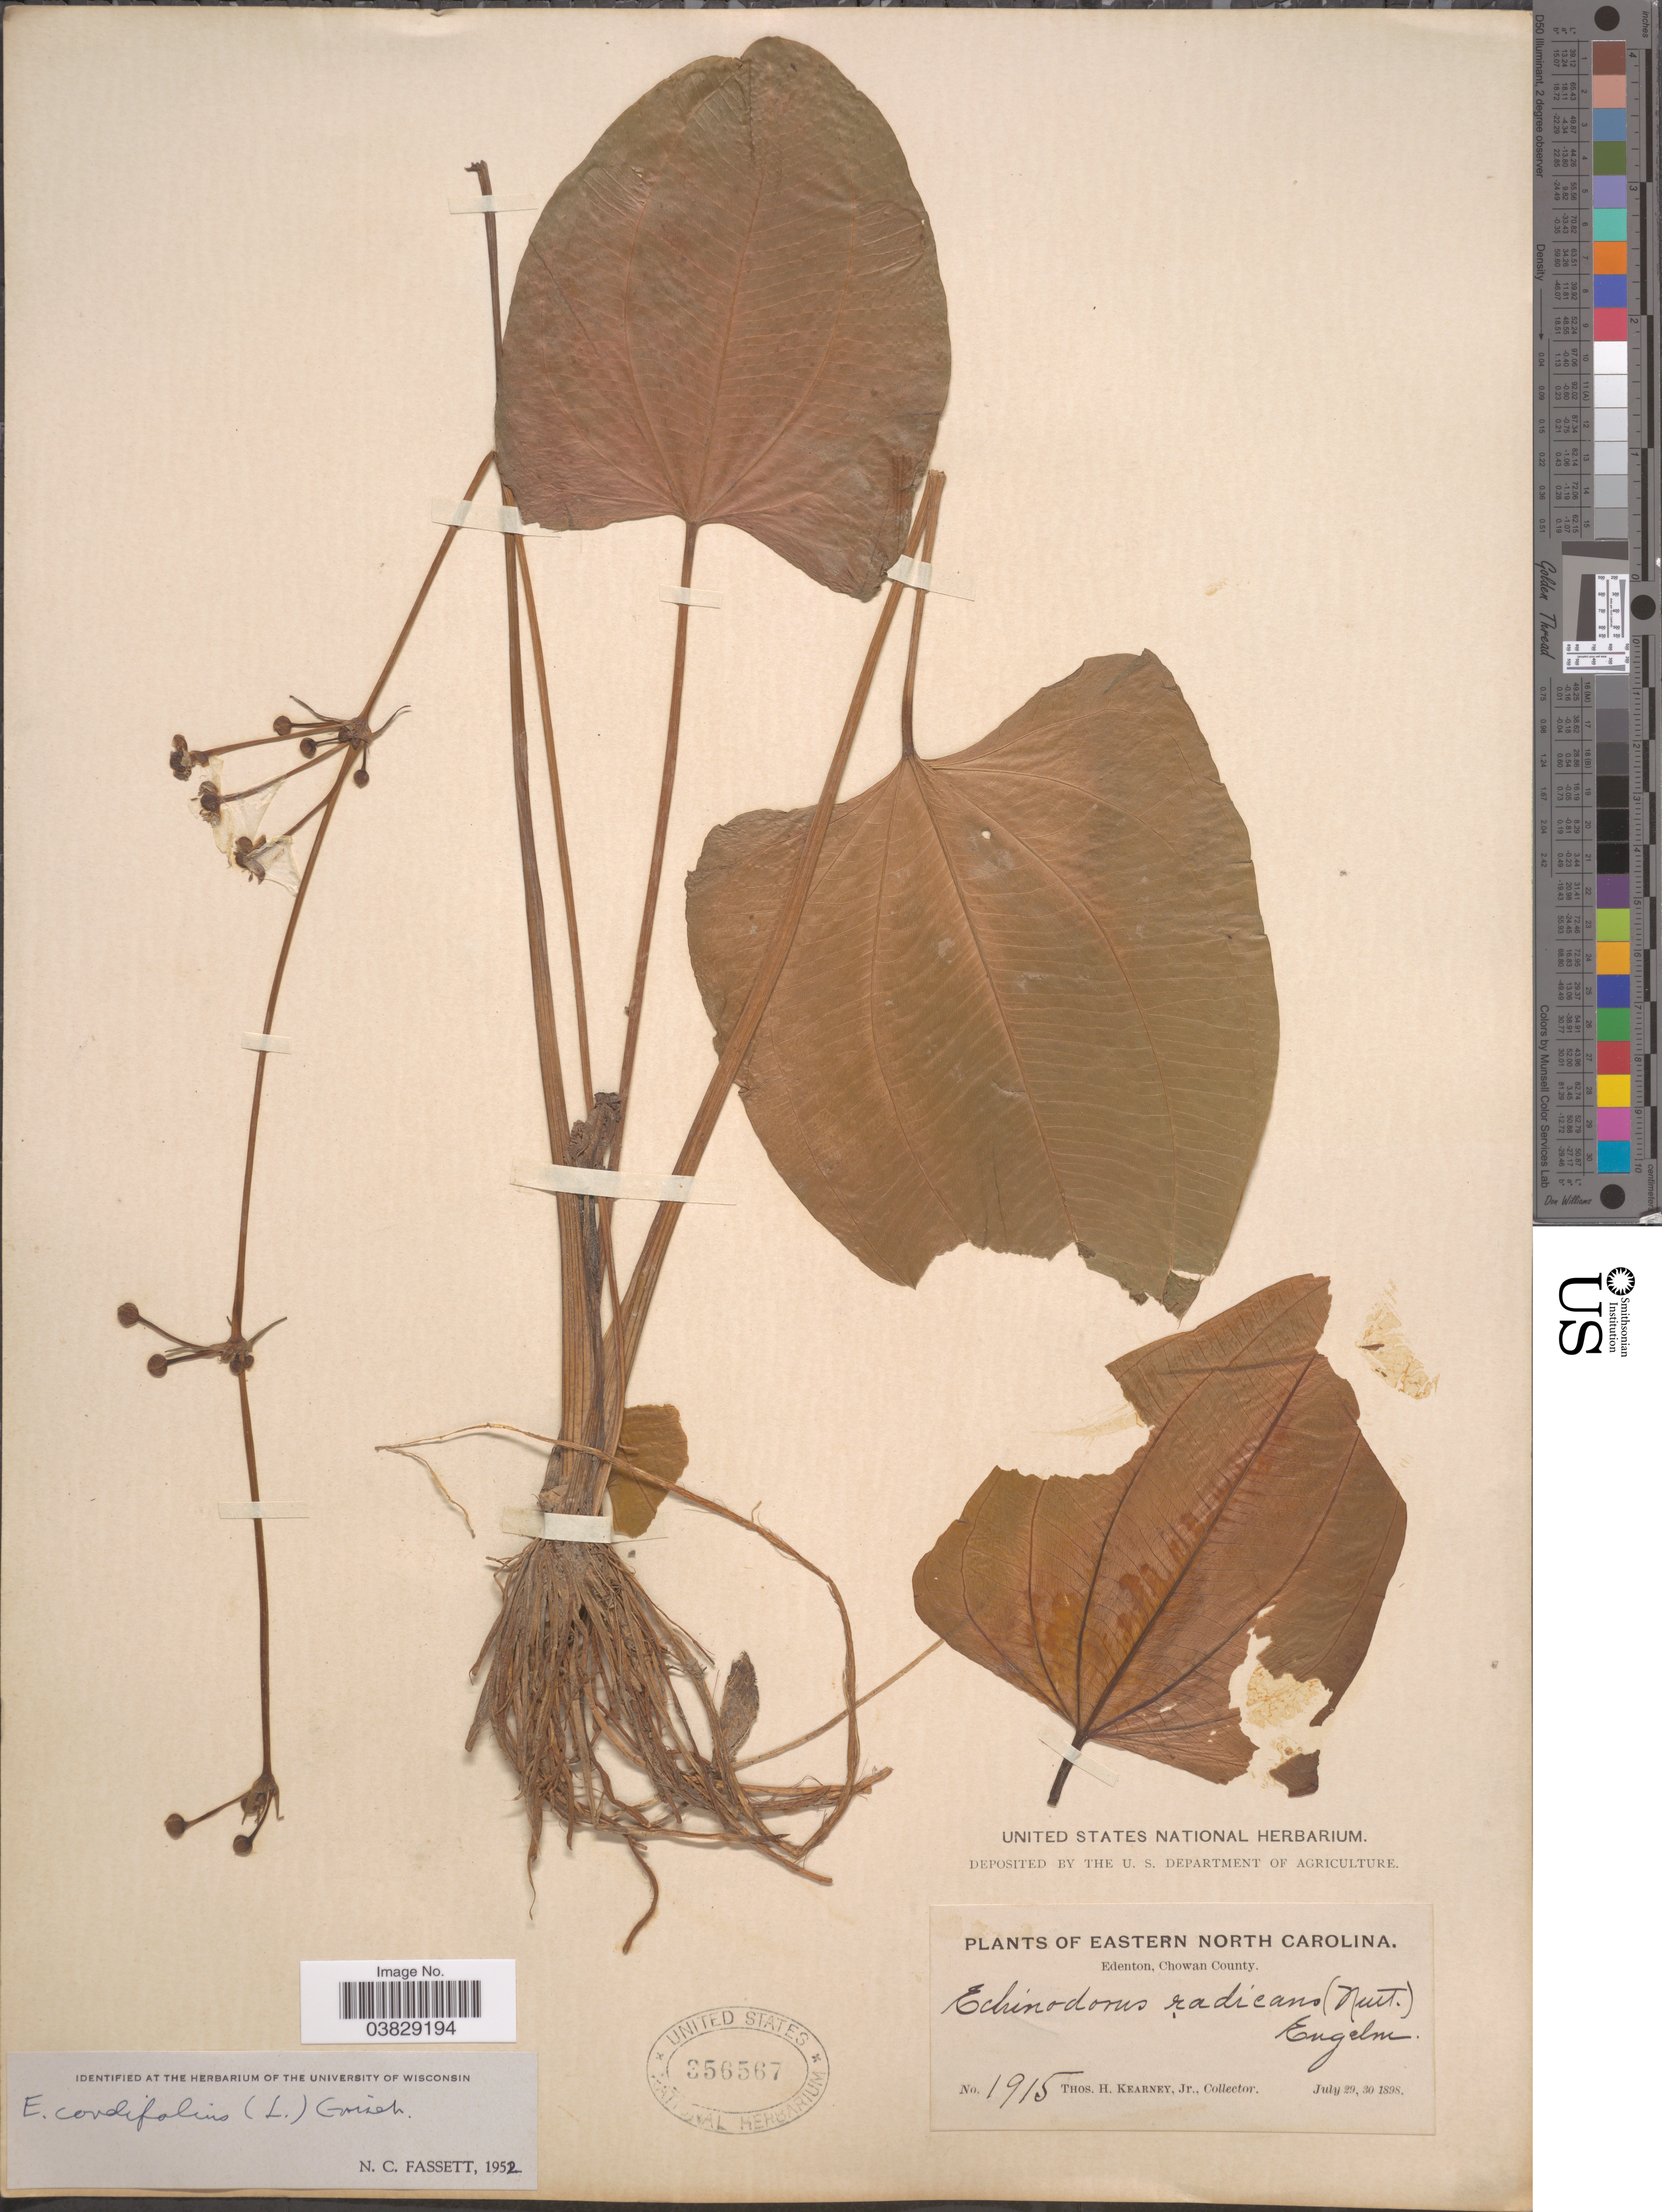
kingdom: Plantae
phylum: Tracheophyta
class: Liliopsida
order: Alismatales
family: Alismataceae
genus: Echinodorus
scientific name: Echinodorus cordifolius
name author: (L.) Griseb.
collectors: T. H. Kearney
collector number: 1915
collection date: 1898-07-29/1898-07-30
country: United States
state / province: North Carolina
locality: Eastern North Carolina. Edenton, Chowan County.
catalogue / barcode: US 356567